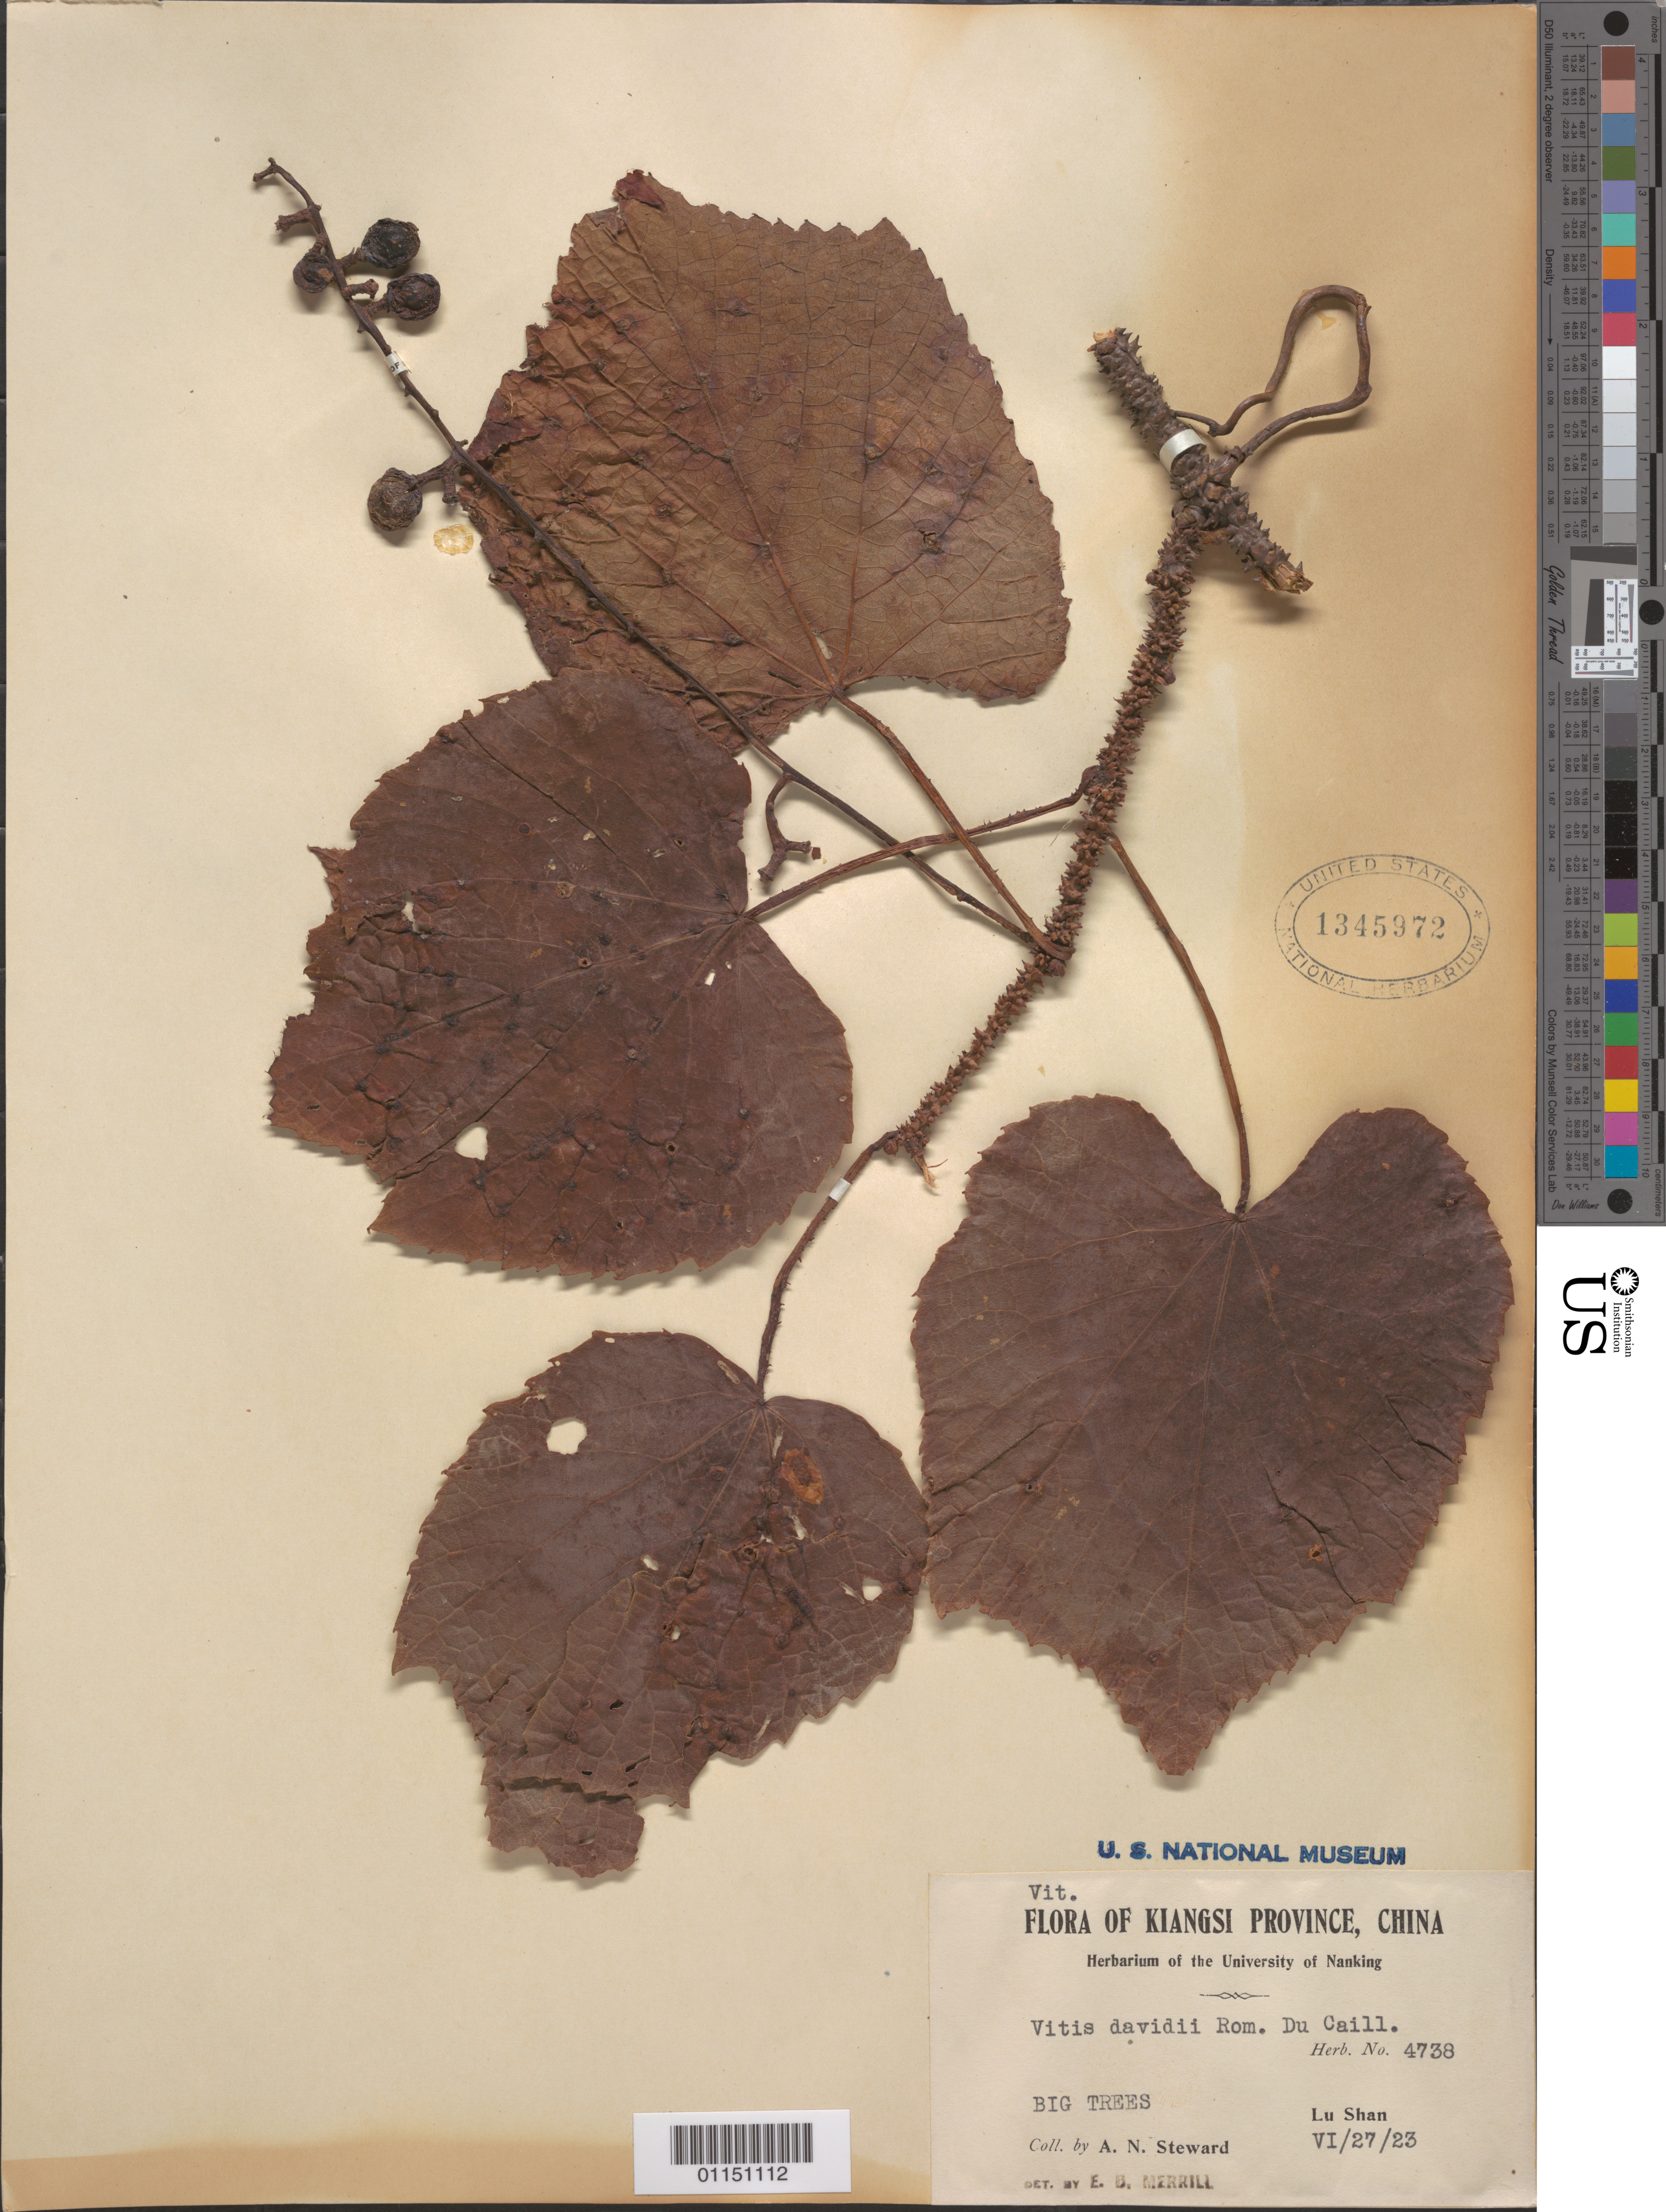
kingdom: Plantae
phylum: Tracheophyta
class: Magnoliopsida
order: Vitales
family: Vitaceae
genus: Vitis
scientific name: Vitis armata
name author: Diels & Gilg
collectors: A. N. Steward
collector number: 4738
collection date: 1923-04-27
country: China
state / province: Jiangsu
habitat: Big trees.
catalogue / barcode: US 1345972